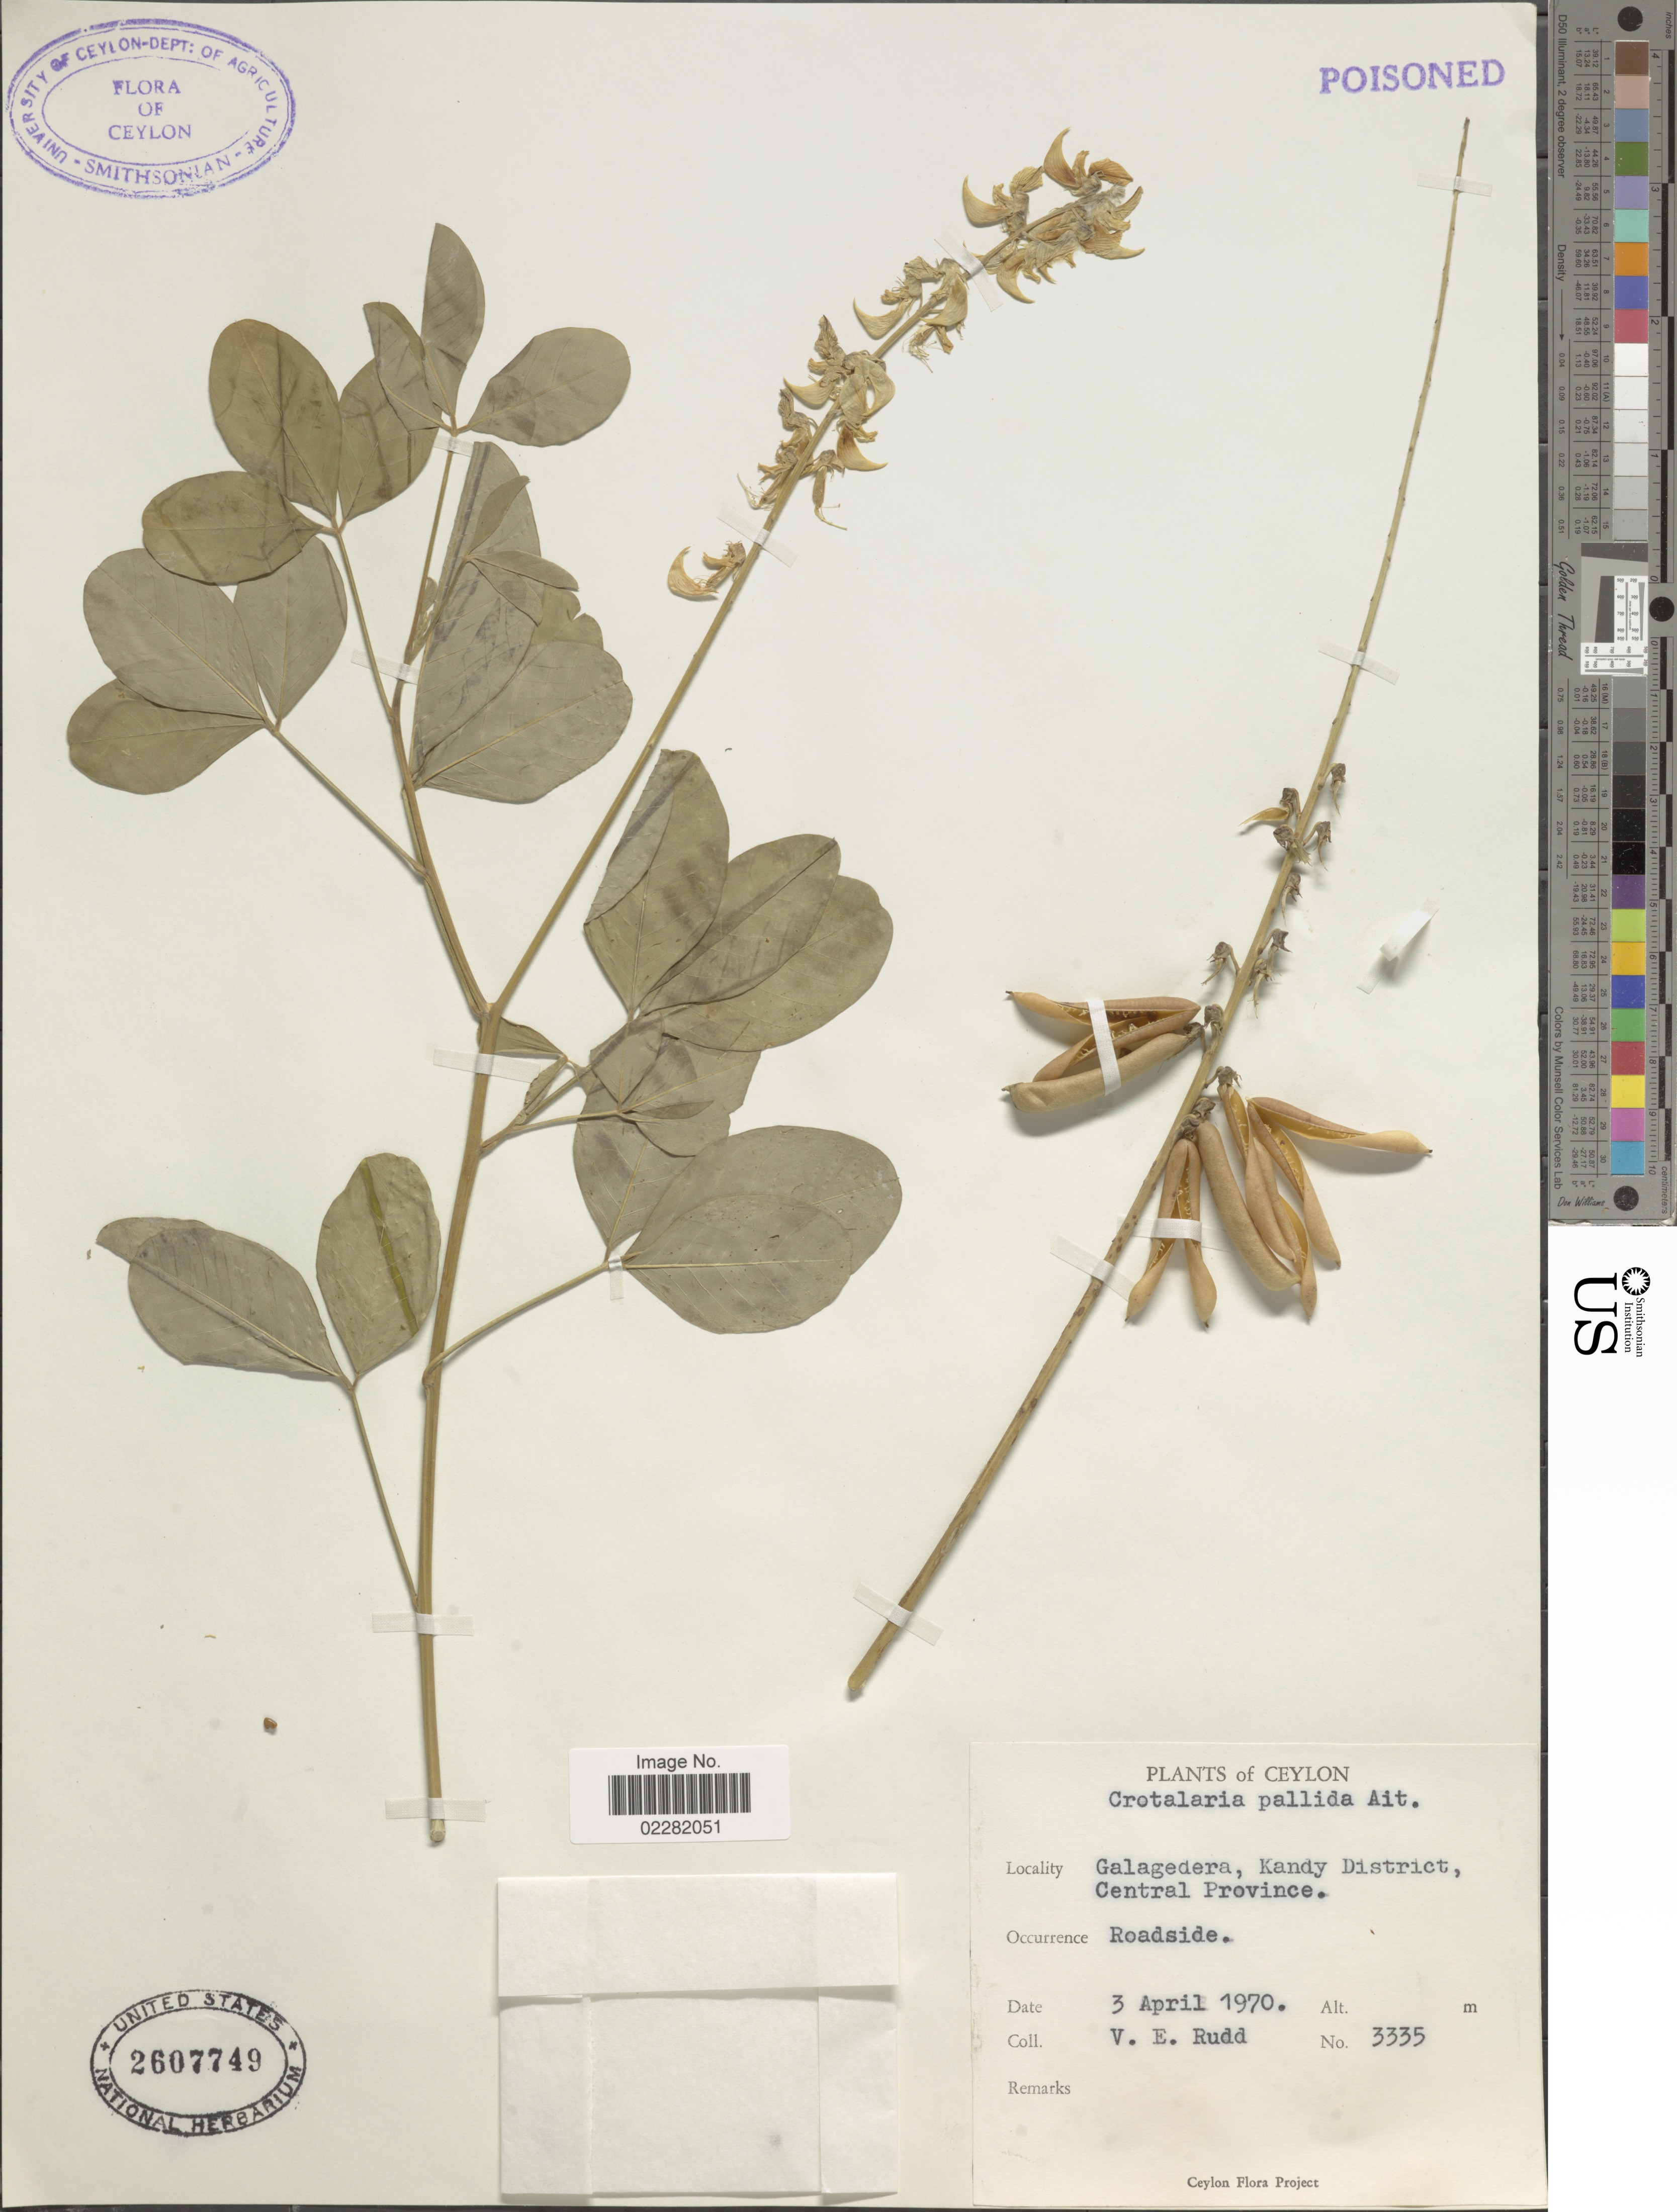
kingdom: Plantae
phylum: Tracheophyta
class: Magnoliopsida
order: Fabales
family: Fabaceae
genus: Crotalaria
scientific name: Crotalaria pallida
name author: Aiton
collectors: V. E. Rudd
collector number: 3335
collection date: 1970-04-03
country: Sri Lanka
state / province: Central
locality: Ceylon, Galagedera, Kandy District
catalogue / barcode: US 2607749